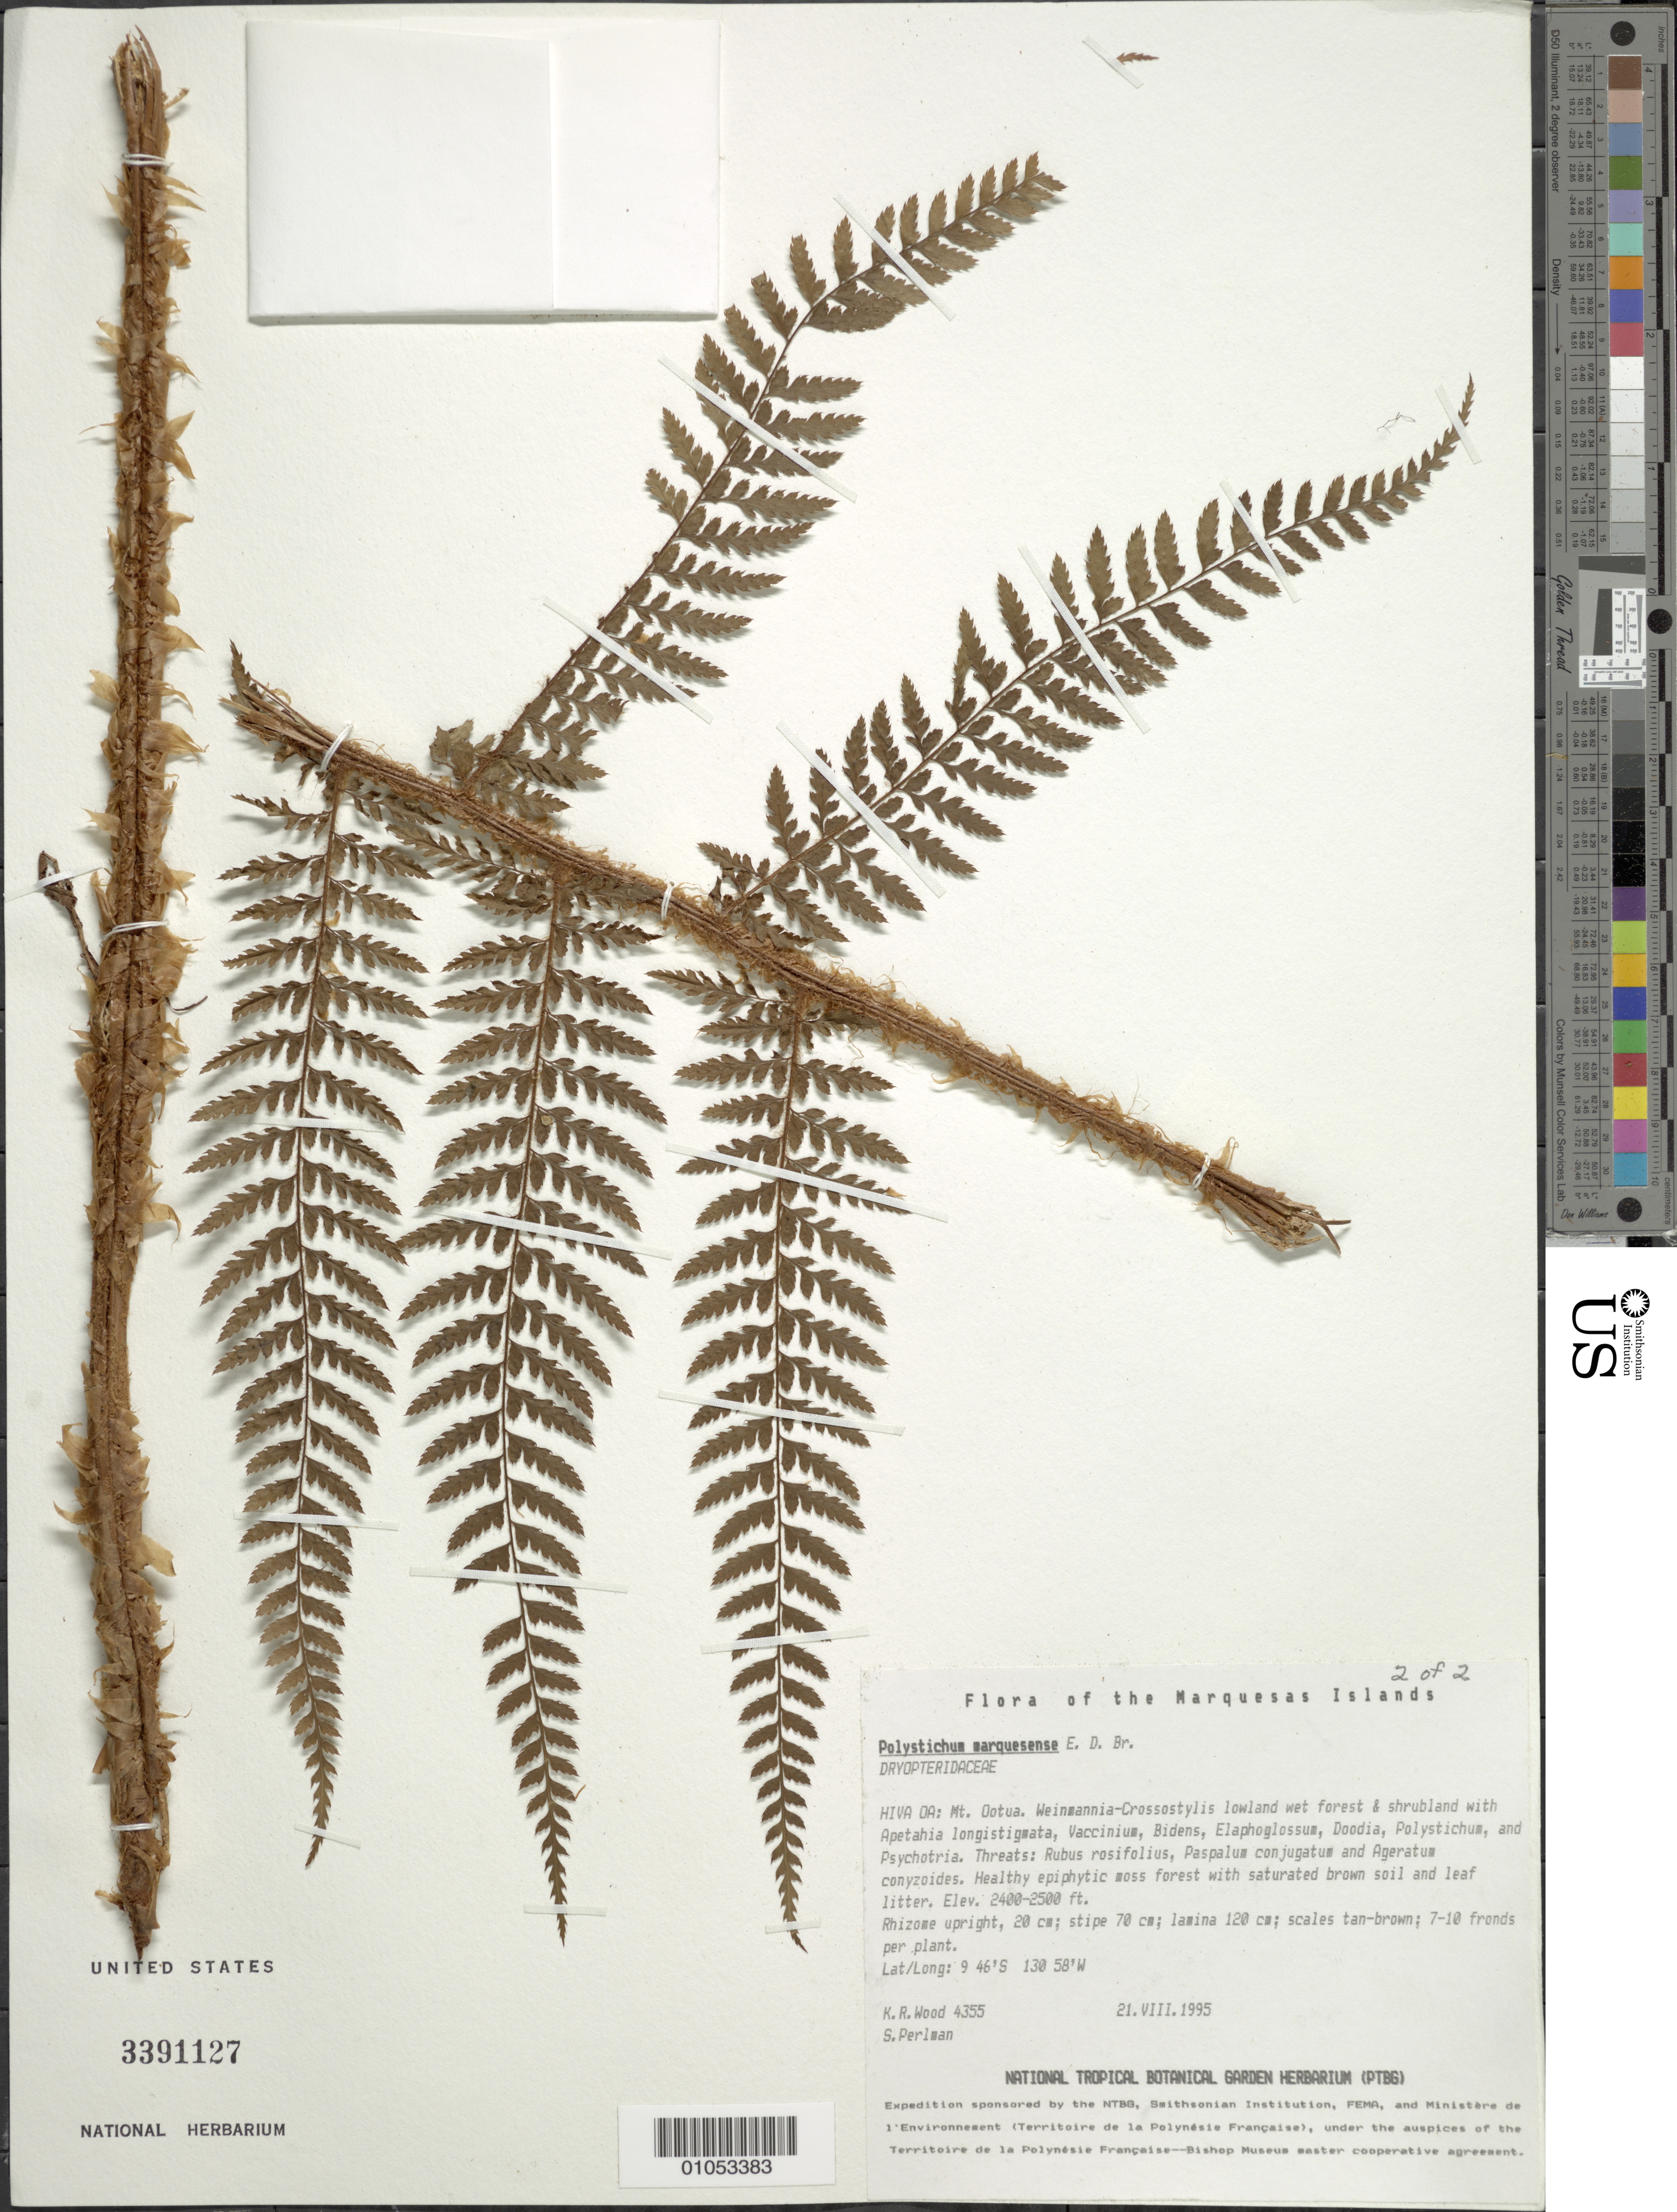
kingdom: Plantae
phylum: Tracheophyta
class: Polypodiopsida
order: Polypodiales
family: Dryopteridaceae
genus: Polystichum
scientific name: Polystichum marquesense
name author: E.D. Br.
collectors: K. R. Wood & S. P. Perlman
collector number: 4355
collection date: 1995-08-21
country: French Polynesia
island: Hiva Oa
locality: Mt. Ootua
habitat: Weinmannia - Crossostylis lowland wet forest & shrubland. Healthy epiphytic moss forest w/ saturated brown soil and leaf litter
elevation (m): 732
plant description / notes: Rubus rosifolius, Paspalum conjugatum, Ageratum conyzoides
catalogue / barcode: US 3391127